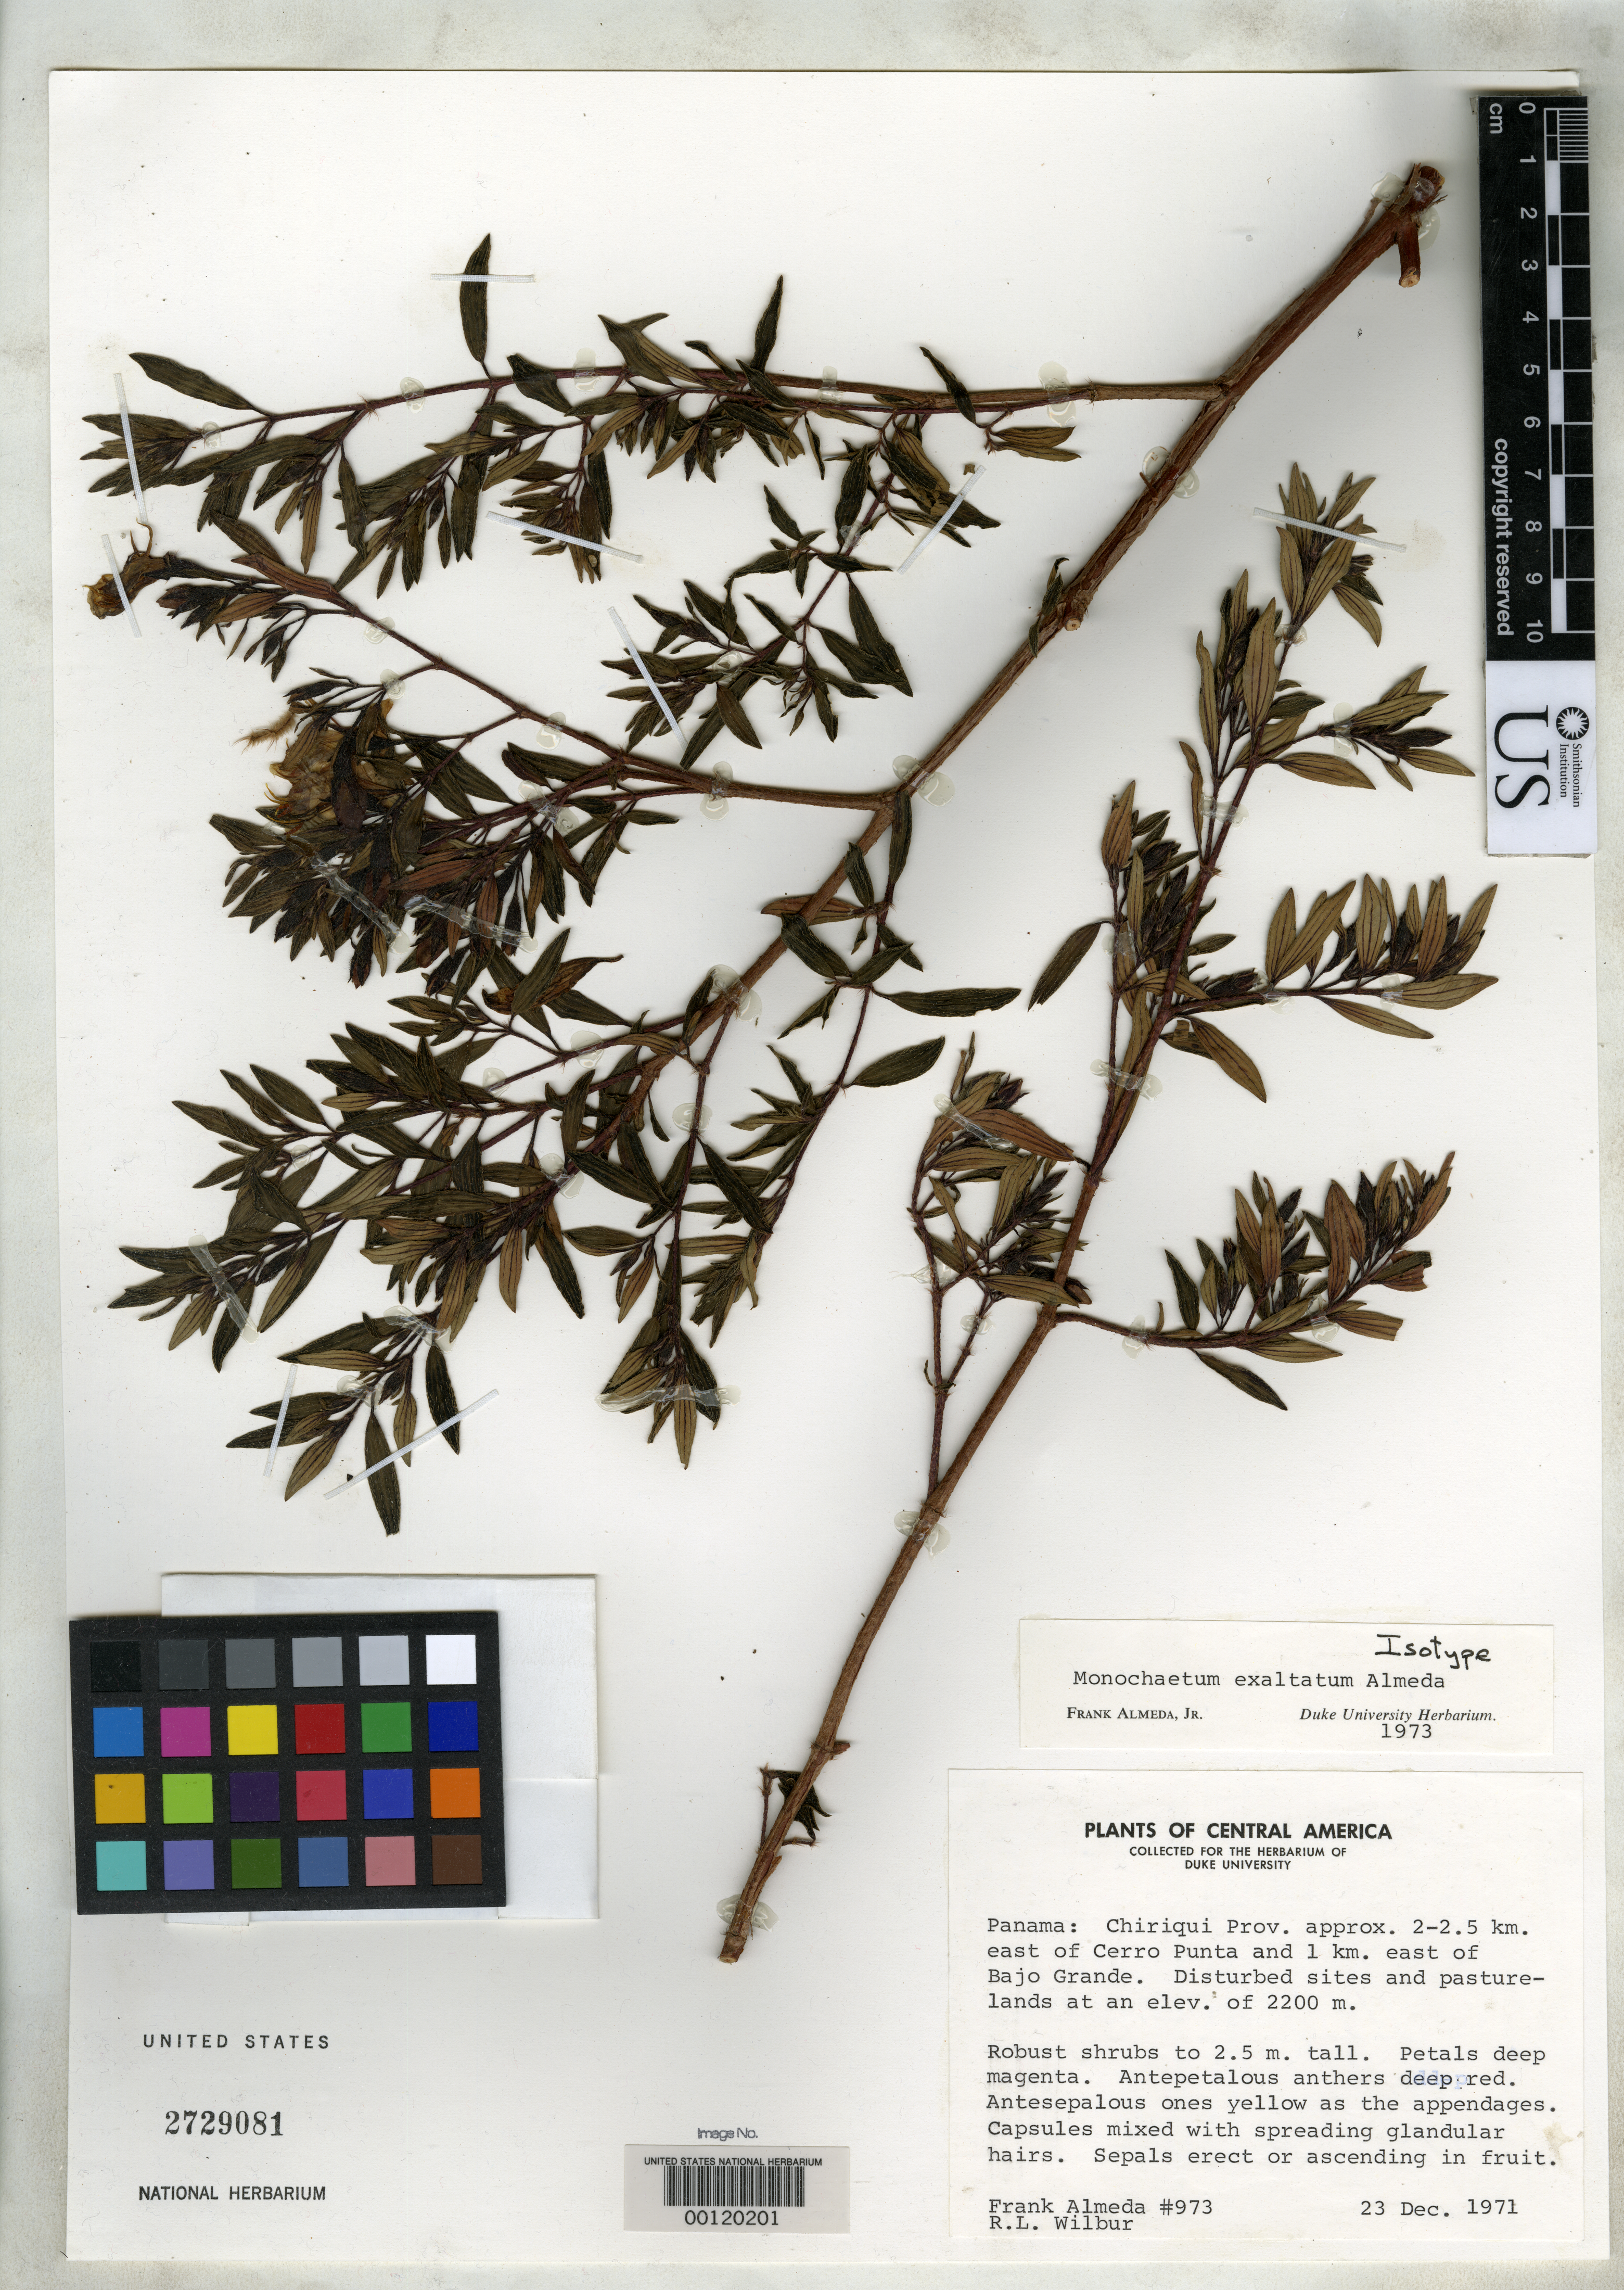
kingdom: Plantae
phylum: Tracheophyta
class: Magnoliopsida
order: Myrtales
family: Melastomataceae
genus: Monochaetum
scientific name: Monochaetum exaltatum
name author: Almeda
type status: Isotype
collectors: F. Almeda & R. L. Wilbur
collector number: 973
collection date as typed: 23 Dec 1971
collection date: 1971-12-23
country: Panama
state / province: Chiriquí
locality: E of Cerro Punta.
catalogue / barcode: US 2729081